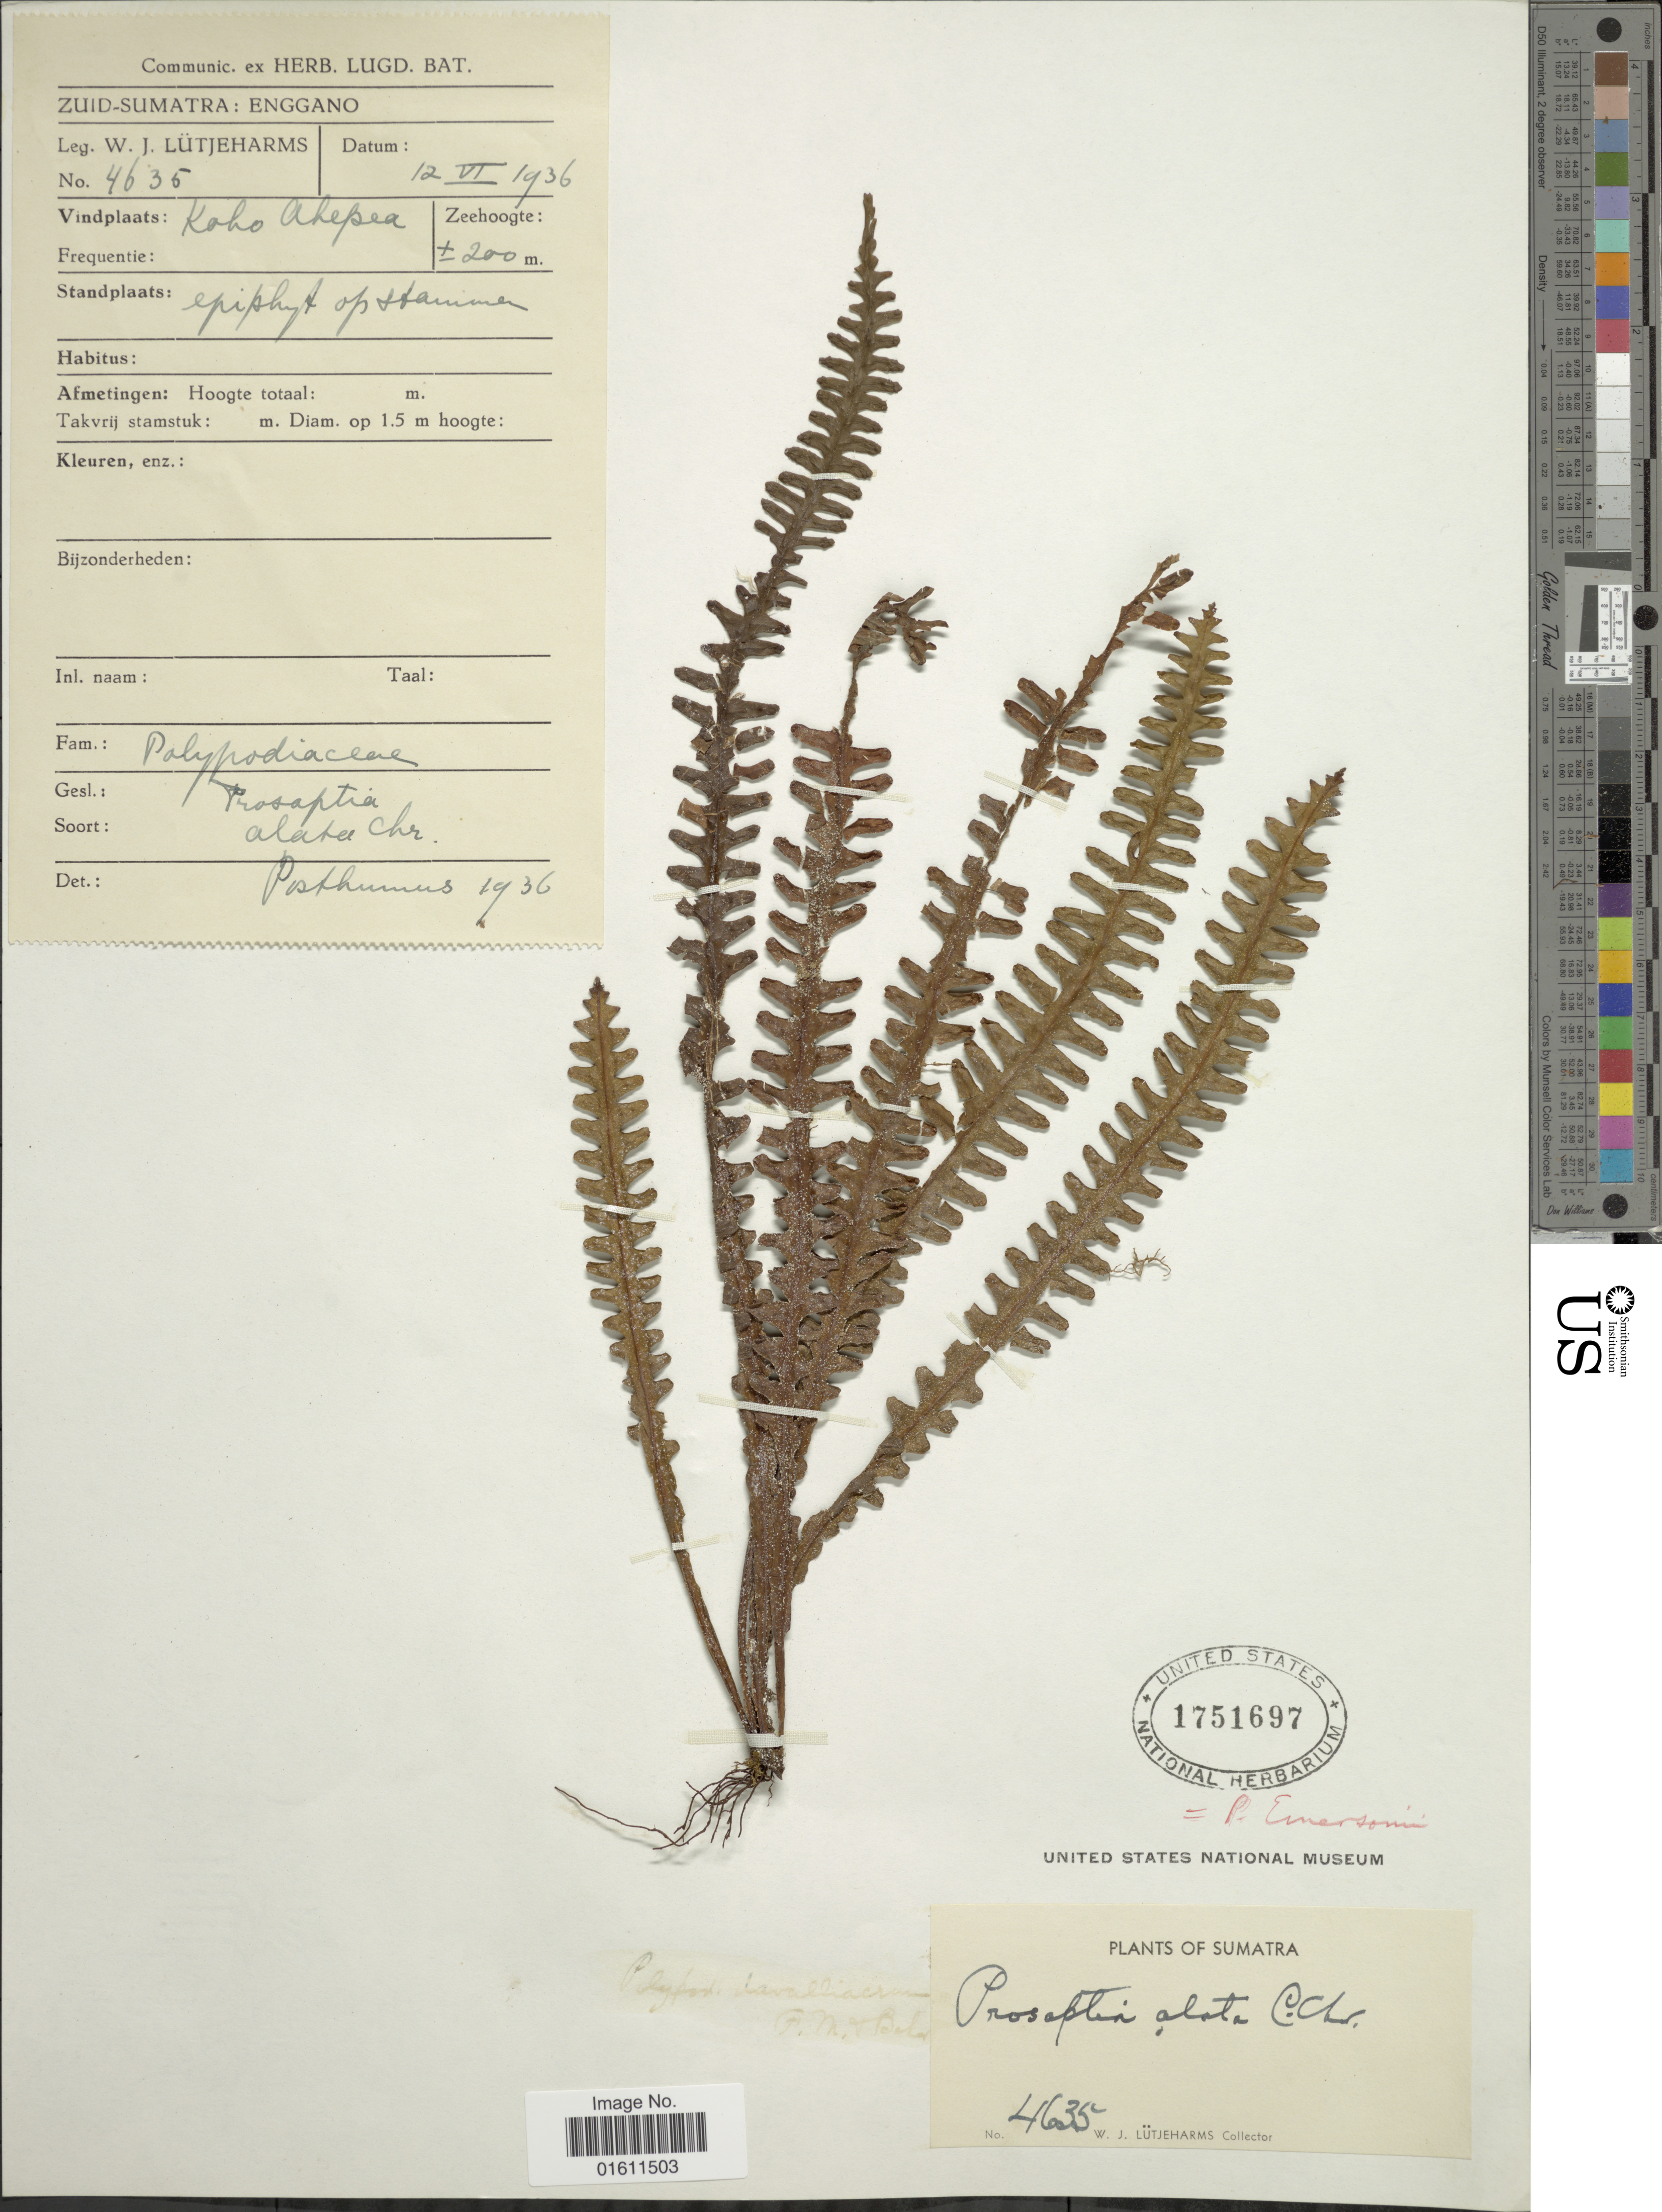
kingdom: Plantae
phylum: Tracheophyta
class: Polypodiopsida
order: Polypodiales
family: Polypodiaceae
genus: Prosaptia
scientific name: Prosaptia alata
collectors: W. Lütjeharms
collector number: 4635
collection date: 1936-06-12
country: Indonesia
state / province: Sumatra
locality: Zuid-Sumatra: Enggano, Koho Ahepea.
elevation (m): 200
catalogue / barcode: US 1751697